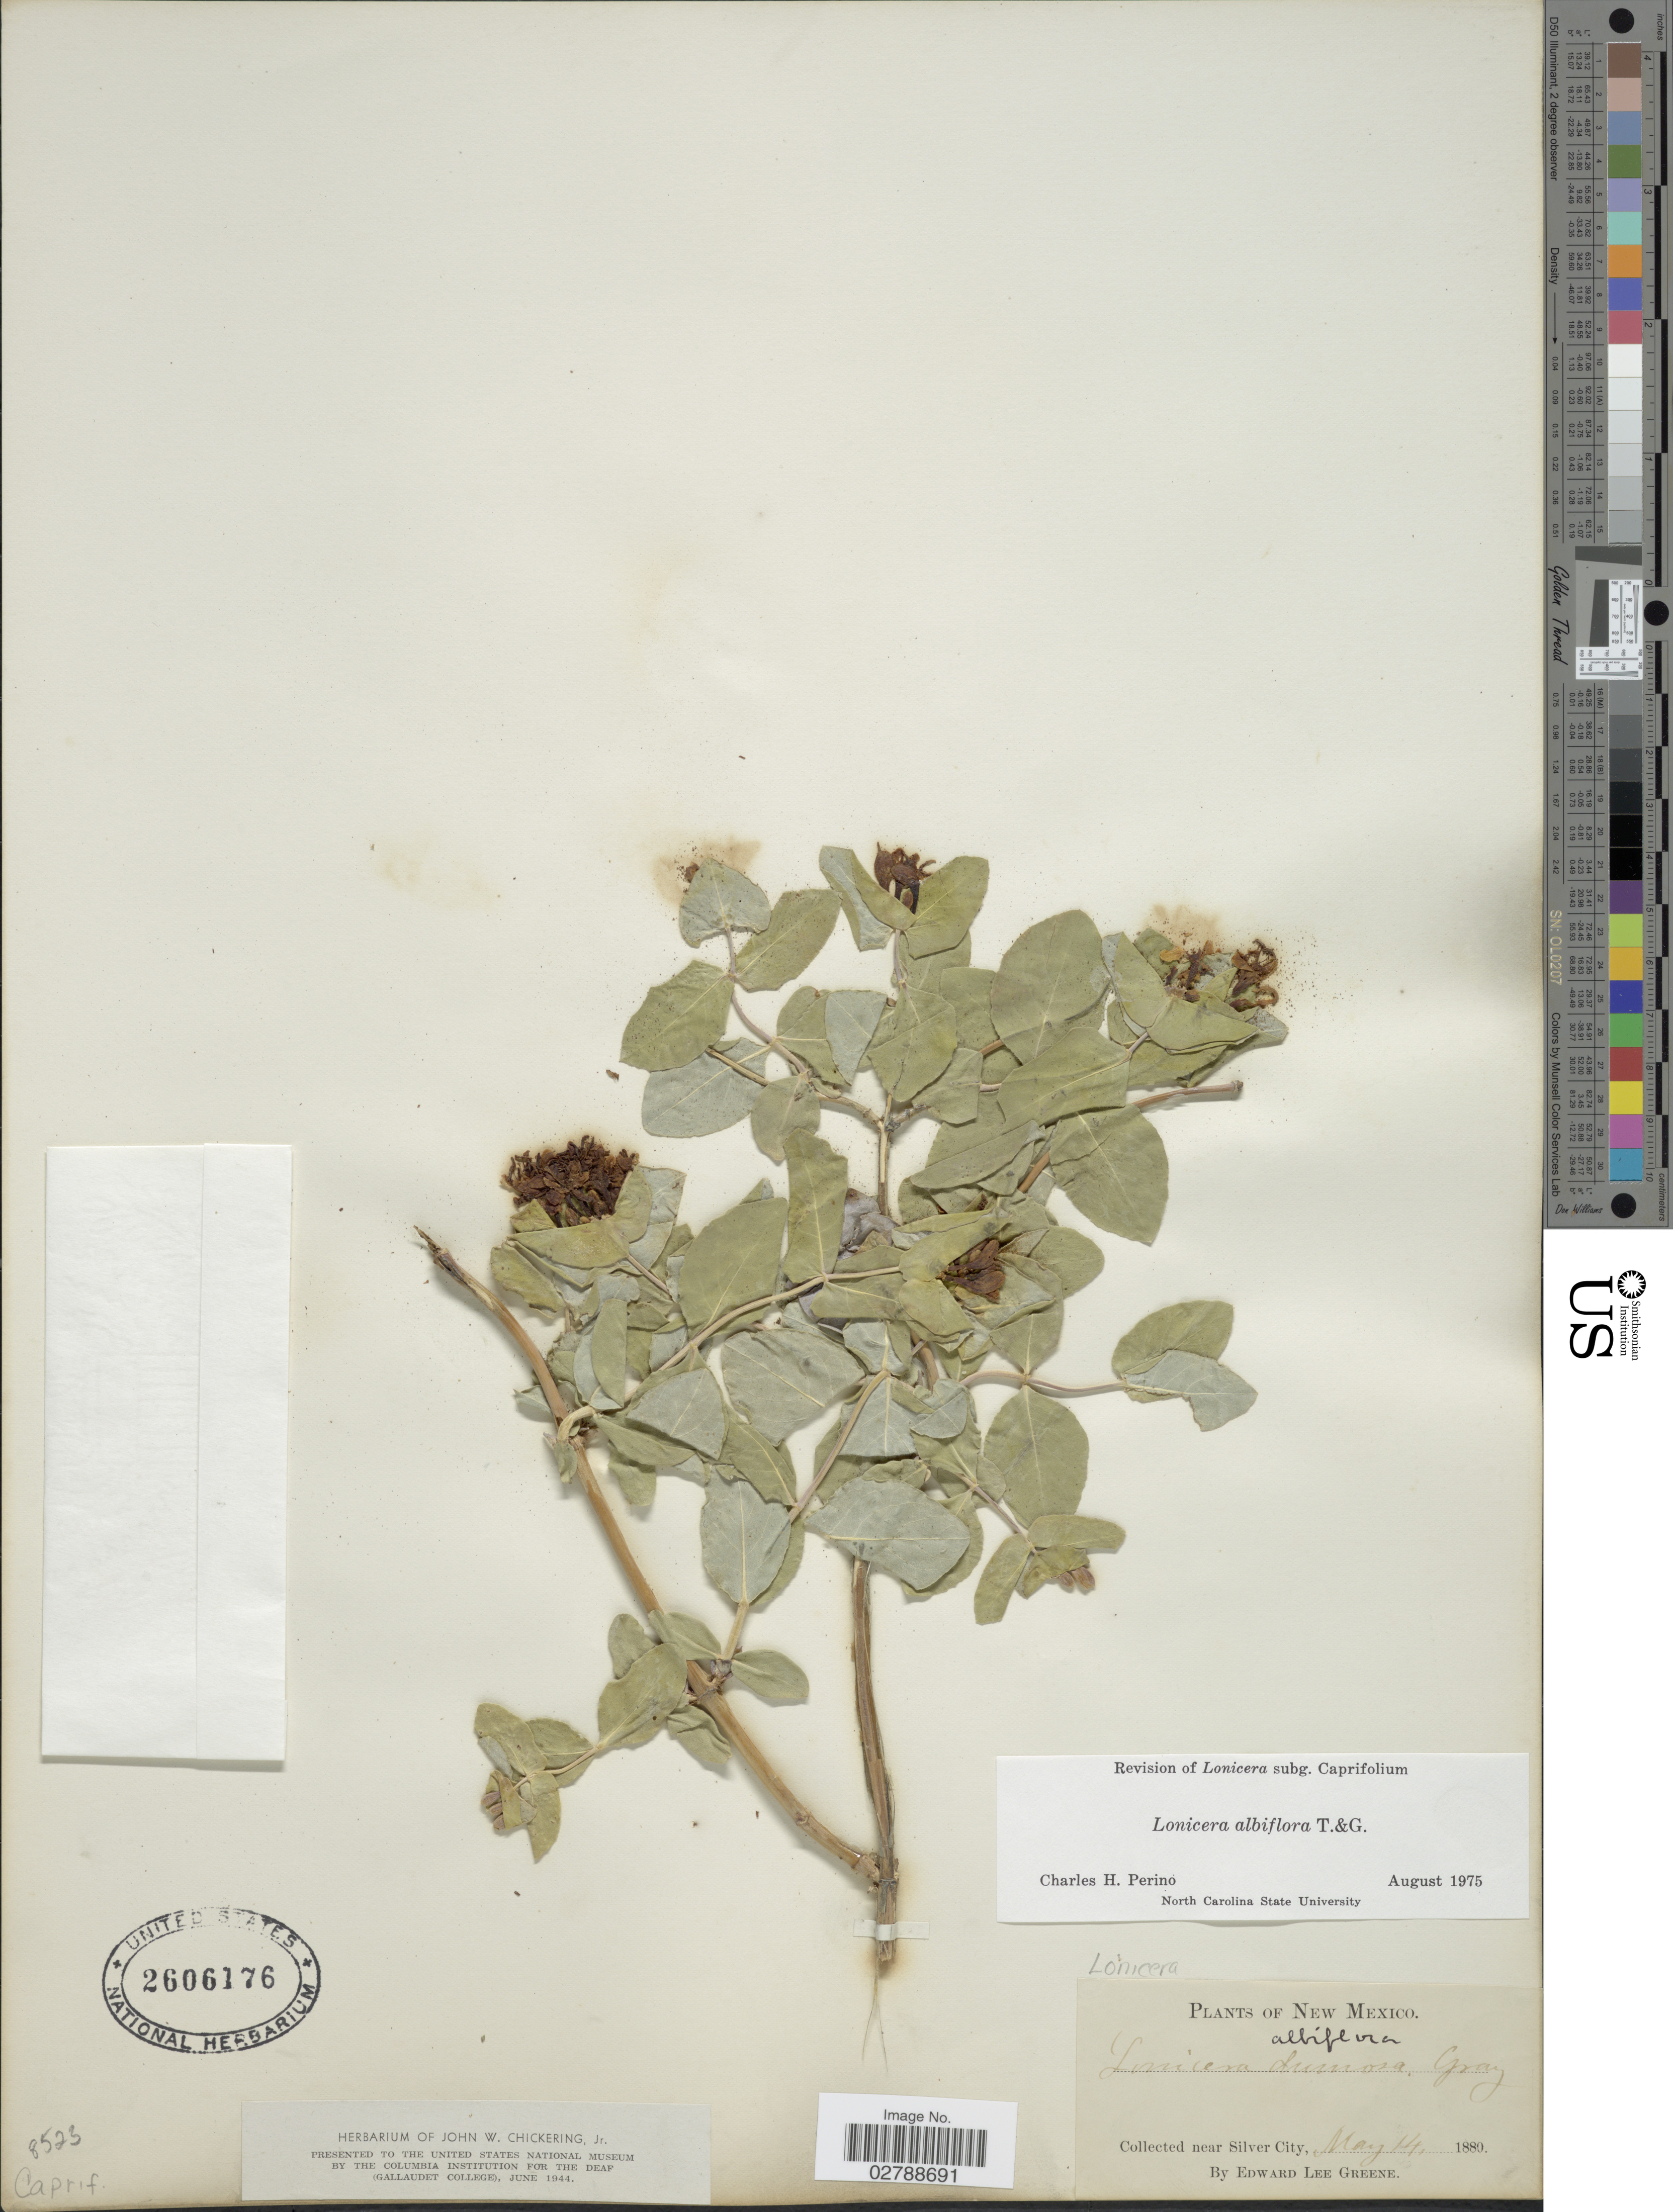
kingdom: Plantae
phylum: Tracheophyta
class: Magnoliopsida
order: Dipsacales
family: Caprifoliaceae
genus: Lonicera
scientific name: Lonicera albiflora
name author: Torr. & A. Gray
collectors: E. L. Greene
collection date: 1880-05-14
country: United States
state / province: New Mexico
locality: Near Silver City.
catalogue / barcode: US 2606176